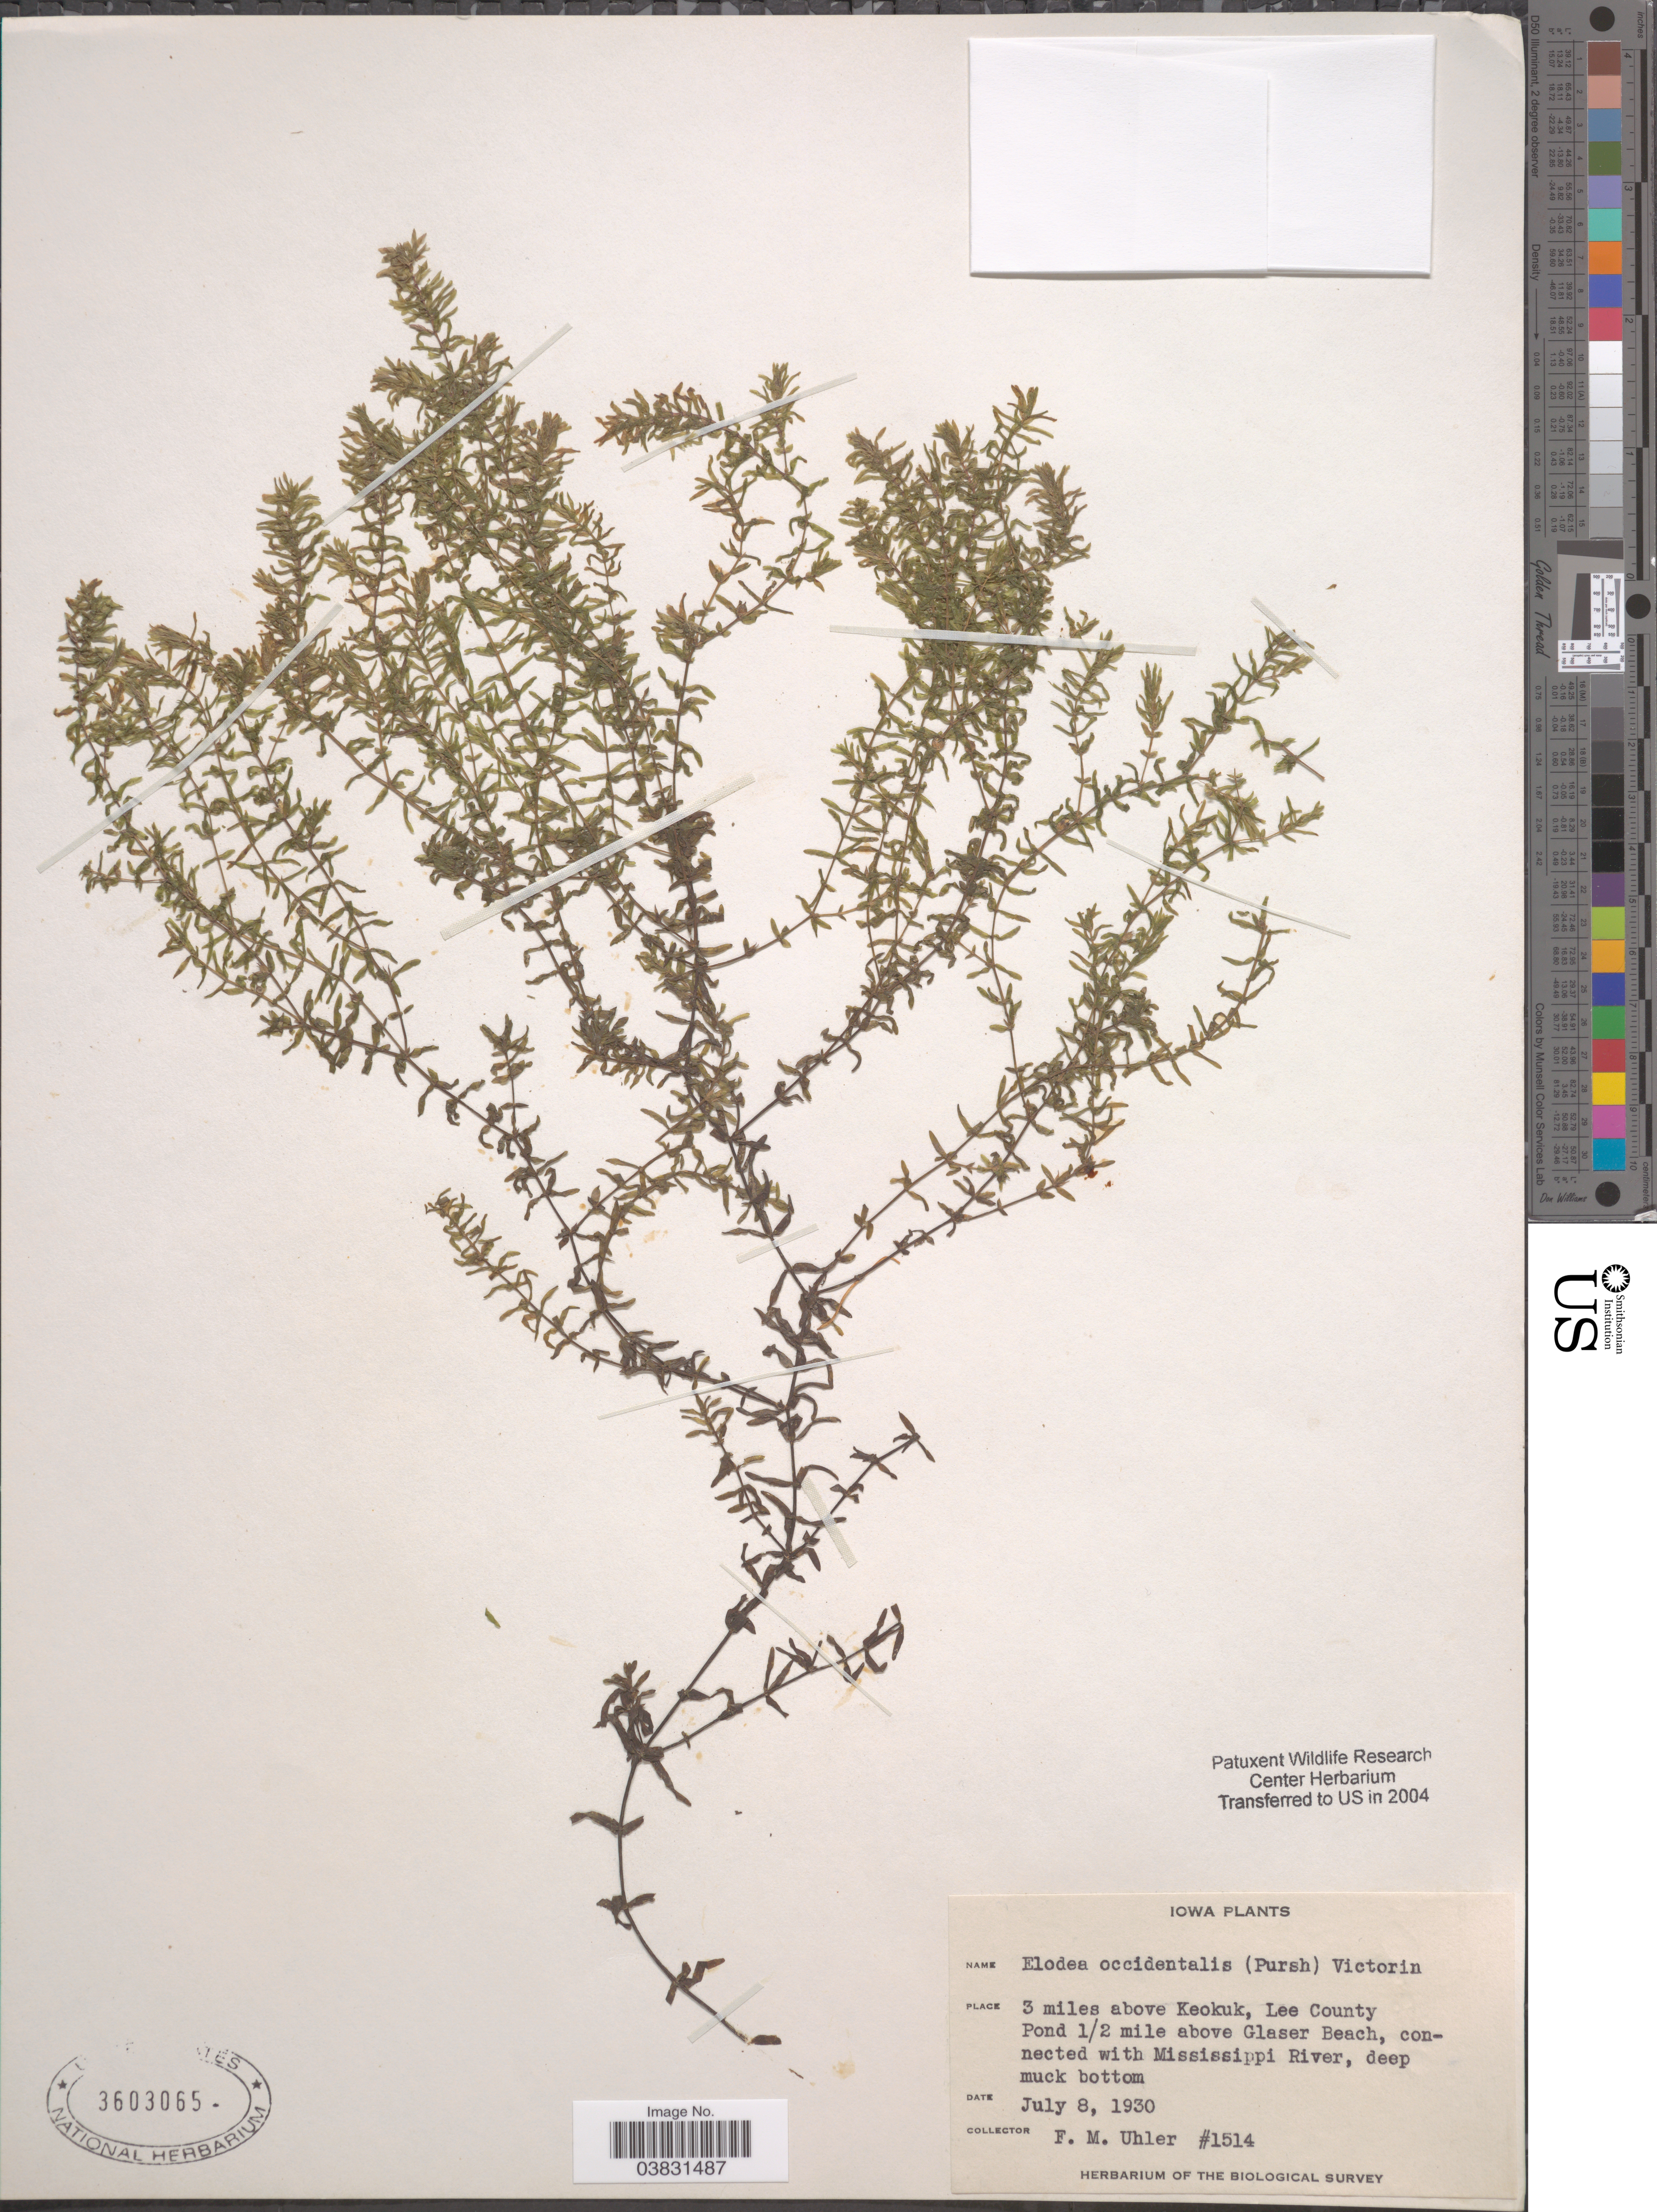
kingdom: Plantae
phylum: Tracheophyta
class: Liliopsida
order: Alismatales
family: Hydrocharitaceae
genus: Elodea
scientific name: Elodea nuttallii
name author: (Planch.) H. St. John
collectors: F. M. Uhler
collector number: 1514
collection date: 1930-07-08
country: United States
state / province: Iowa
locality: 3 miles above Keokuk, Lee County Pond ½ mile above Glasser Beach, connected with Mississippi River.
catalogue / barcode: US 3603065